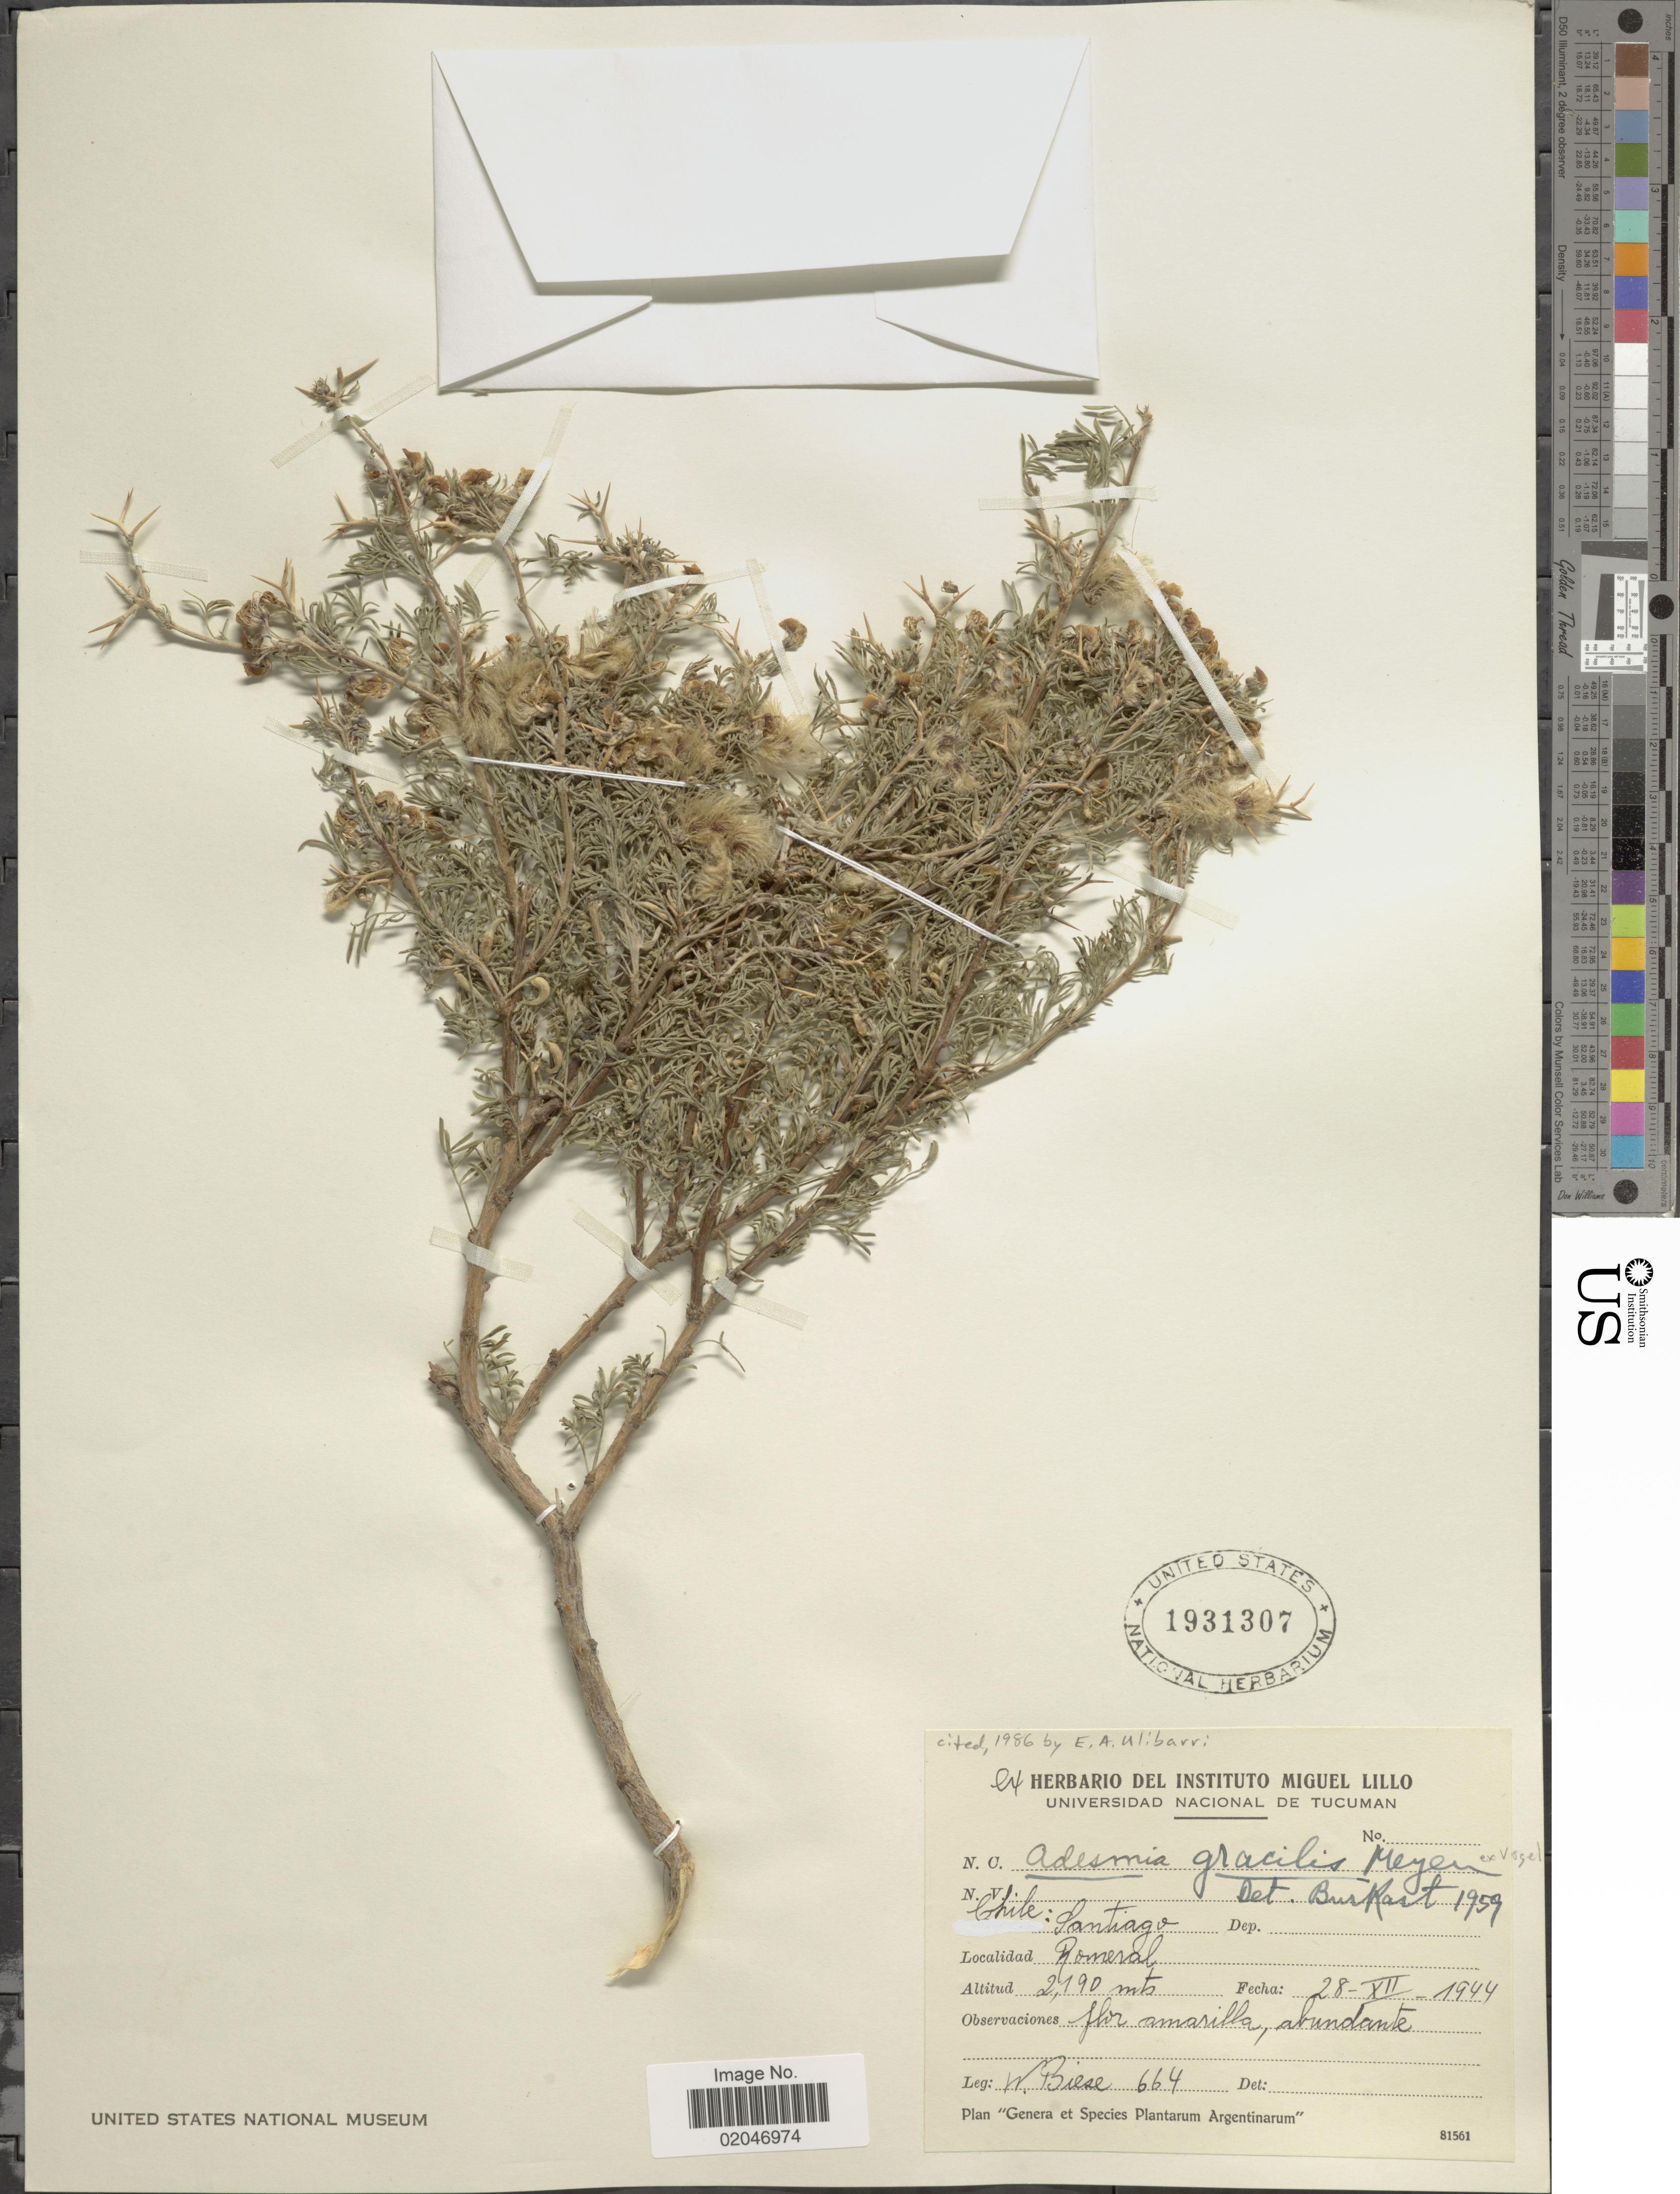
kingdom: Plantae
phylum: Tracheophyta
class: Magnoliopsida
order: Fabales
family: Fabaceae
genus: Adesmia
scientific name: Adesmia gracilis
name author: Meyen ex Vogel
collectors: W. Biese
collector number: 664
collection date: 1944-12-28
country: Chile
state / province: Región Metropolitana (RM)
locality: Santiago, Romeral.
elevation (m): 2190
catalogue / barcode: US 1931307